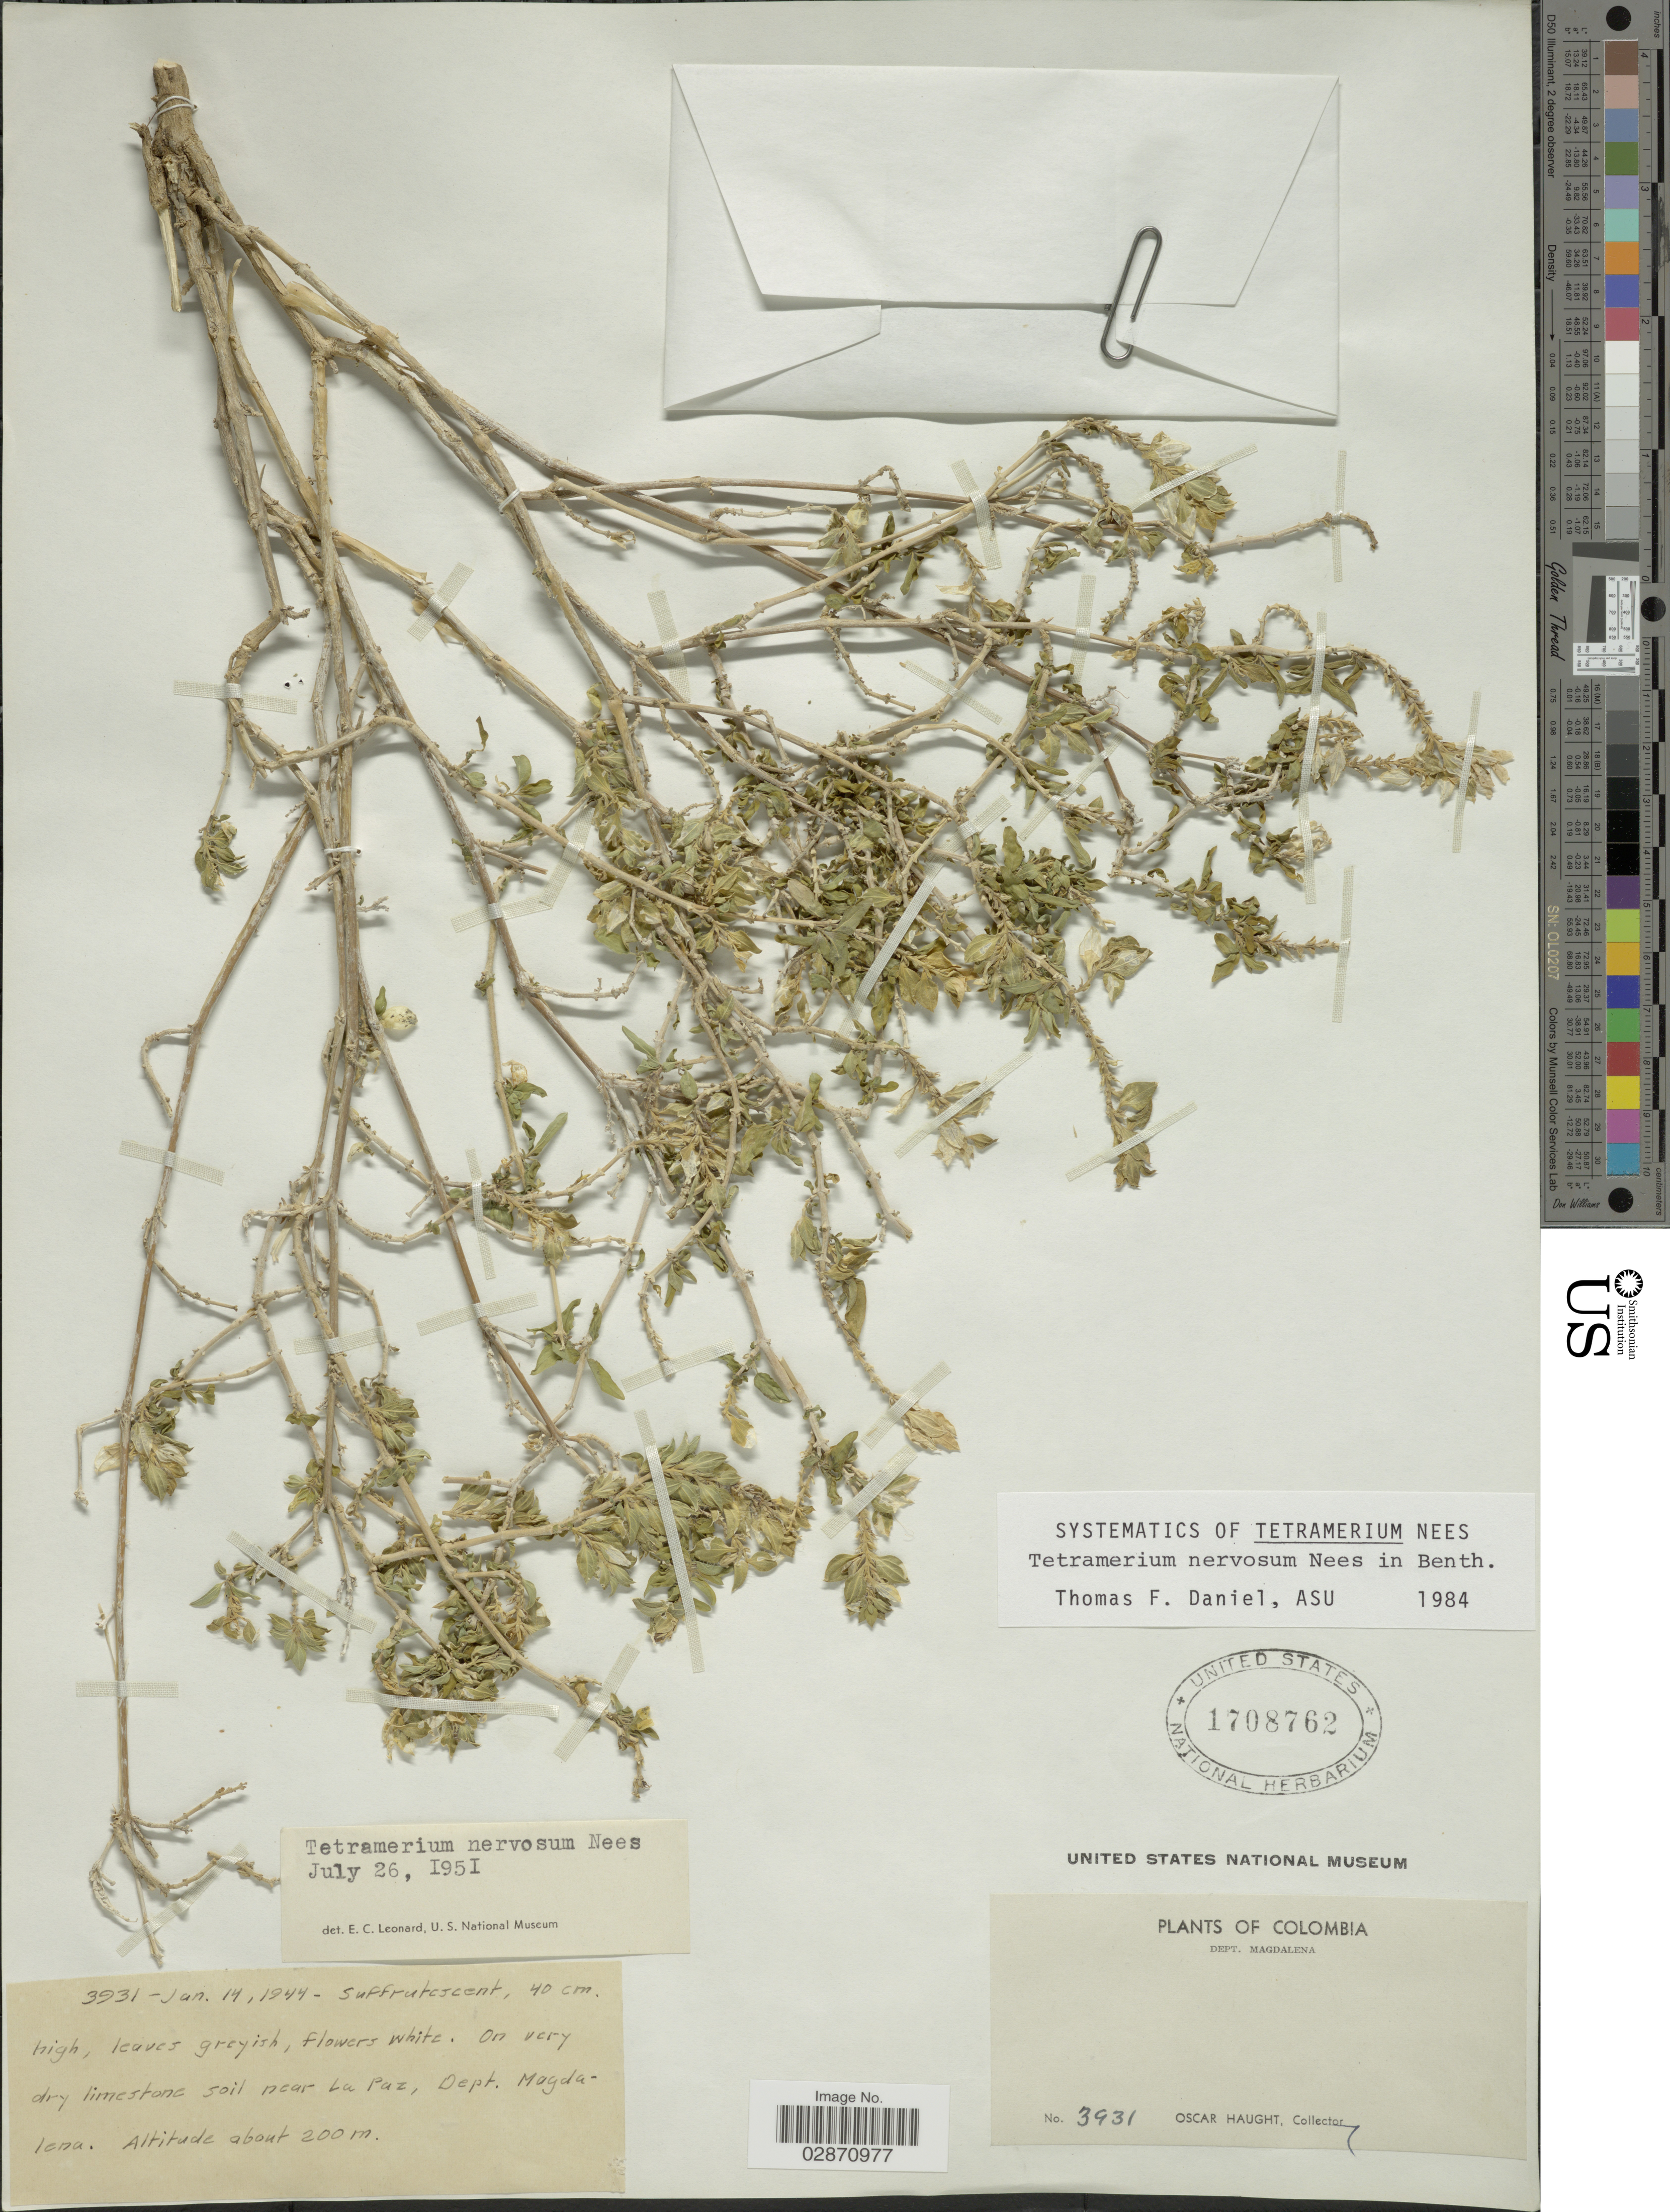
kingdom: Plantae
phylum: Tracheophyta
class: Magnoliopsida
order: Lamiales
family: Acanthaceae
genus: Tetramerium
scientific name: Tetramerium nervosum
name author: Nees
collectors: O. L. Haught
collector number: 3931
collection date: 1944-01-14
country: Colombia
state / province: Magdalena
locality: Dept. Magdalena, On very dry limestone soil near La Paz.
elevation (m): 200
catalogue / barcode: US 1708762